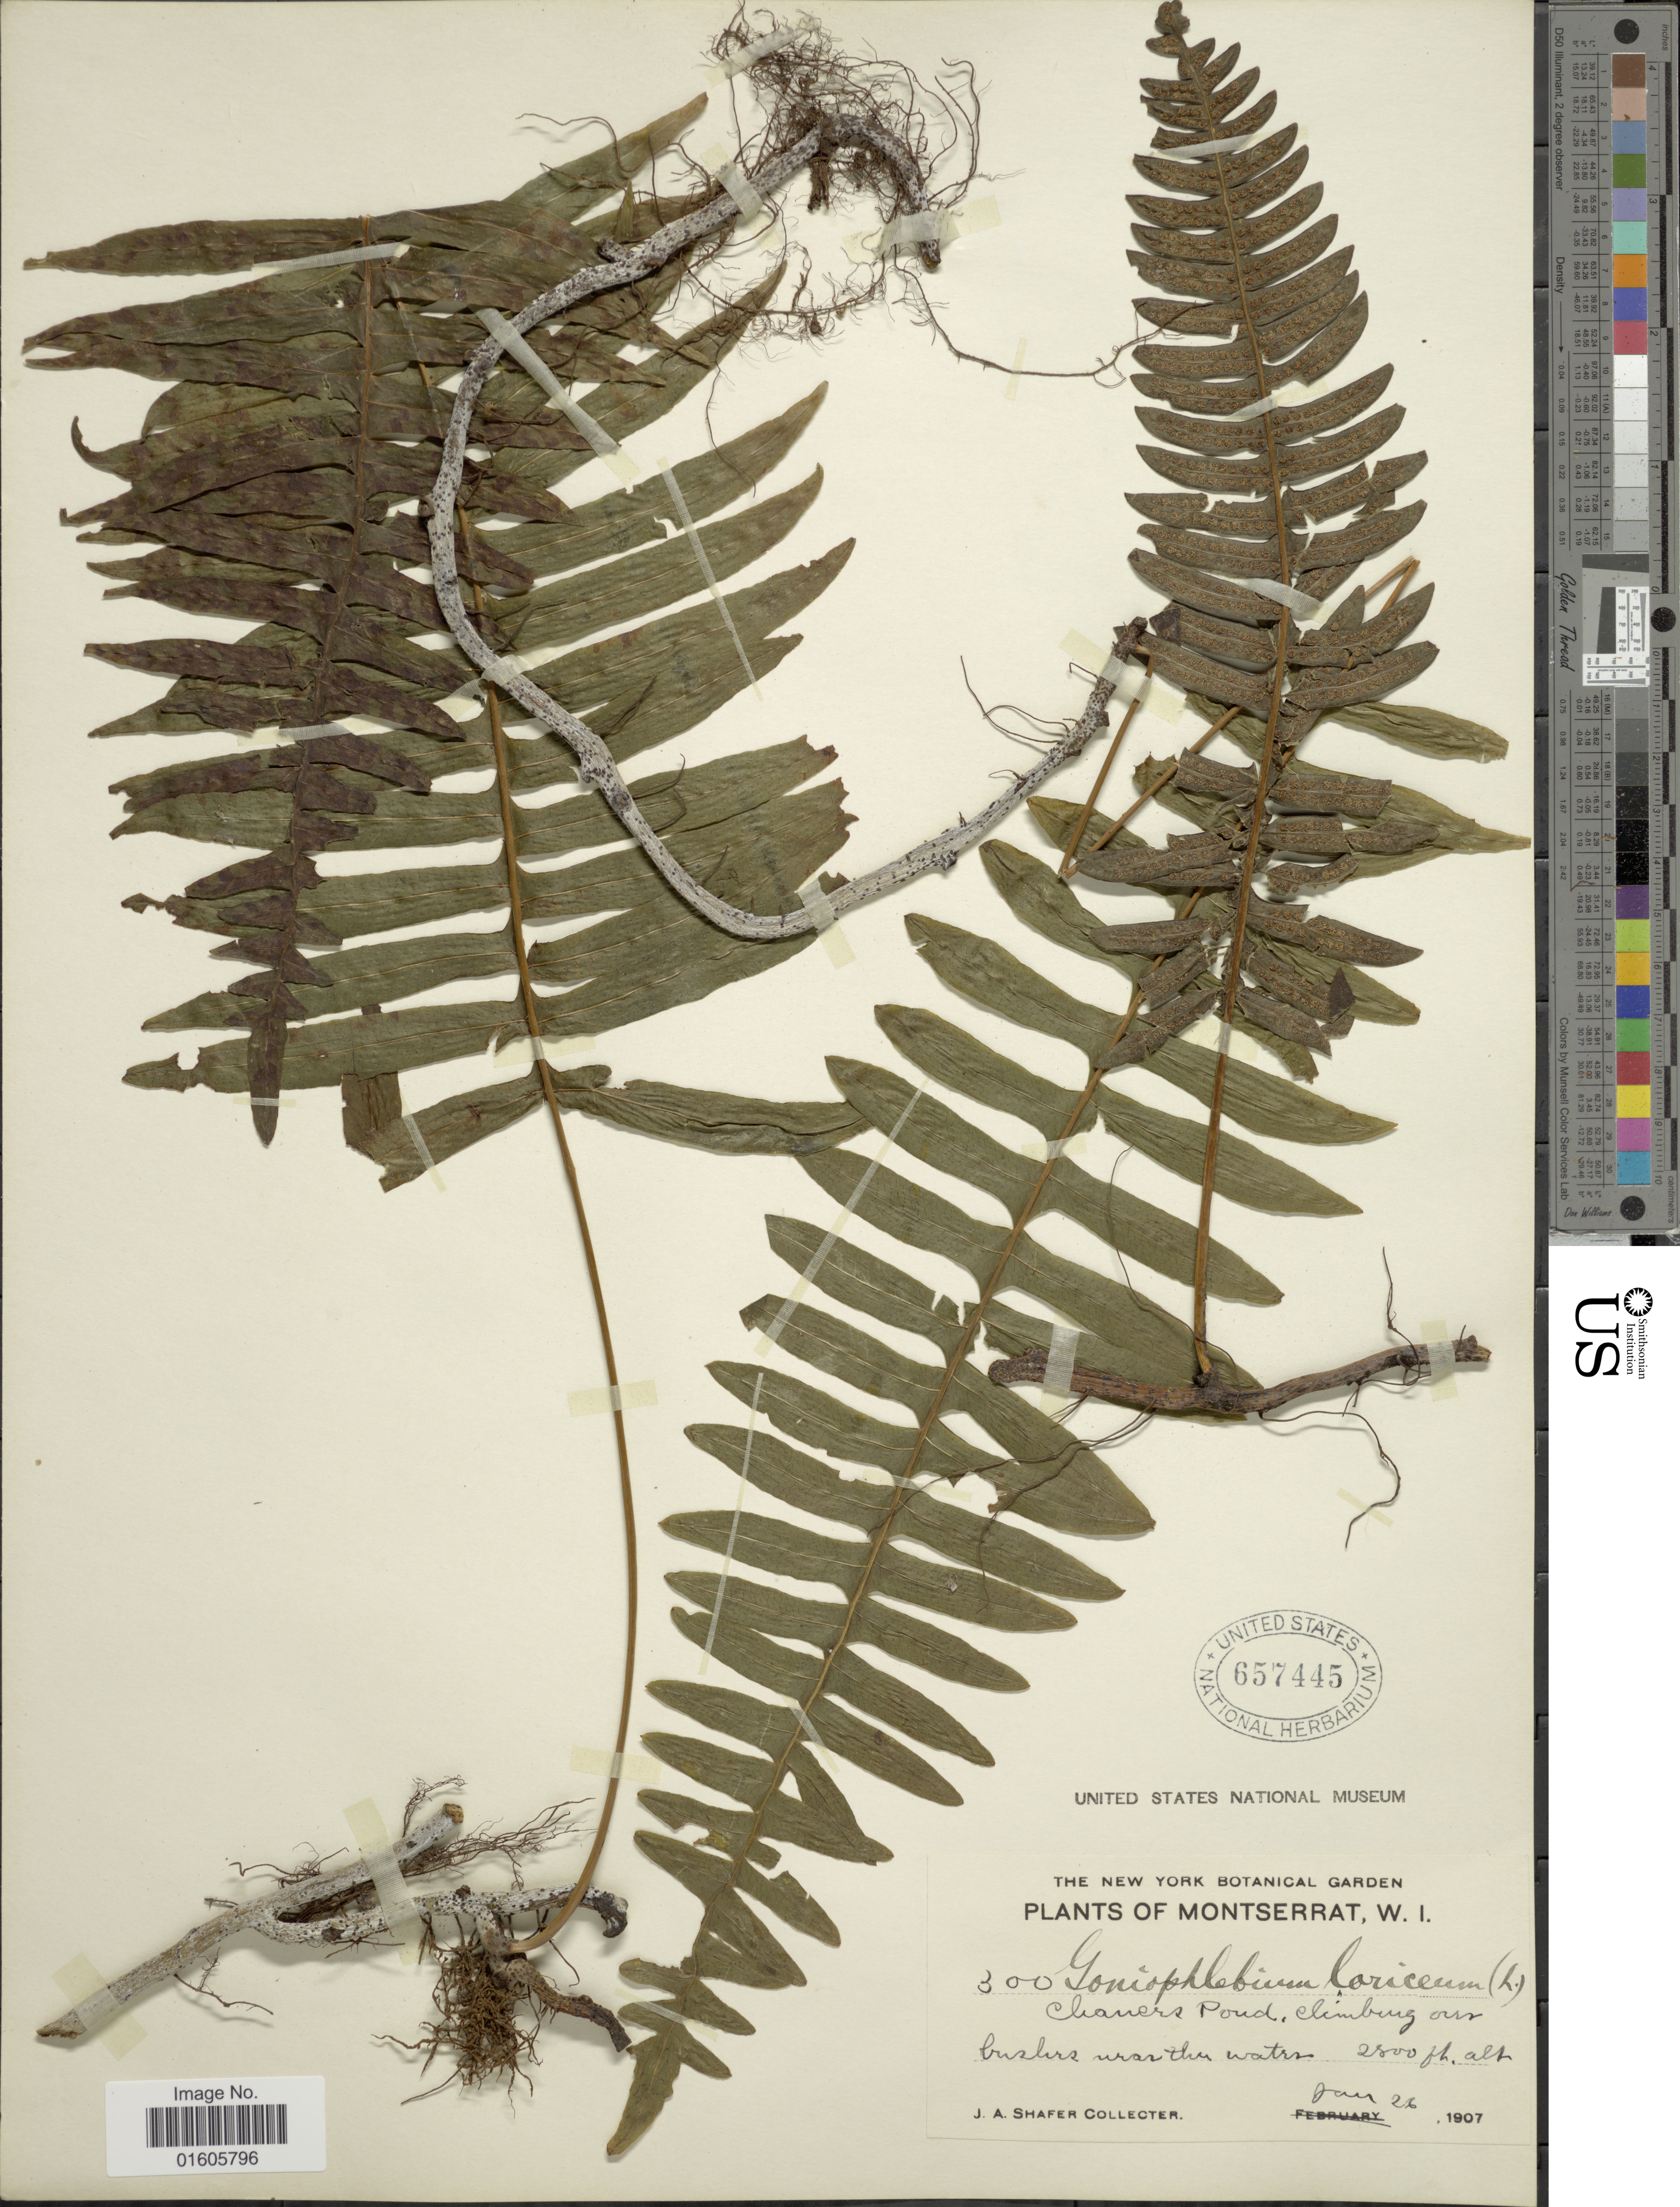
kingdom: Plantae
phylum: Tracheophyta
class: Polypodiopsida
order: Polypodiales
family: Polypodiaceae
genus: Serpocaulon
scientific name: Serpocaulon loriceum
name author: (L.) A.R. Sm.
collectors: J. A. Shafer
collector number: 300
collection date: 1907-01-26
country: Montserrat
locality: Montserrat, W.I. Chaners Pond.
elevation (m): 853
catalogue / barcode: US 657445